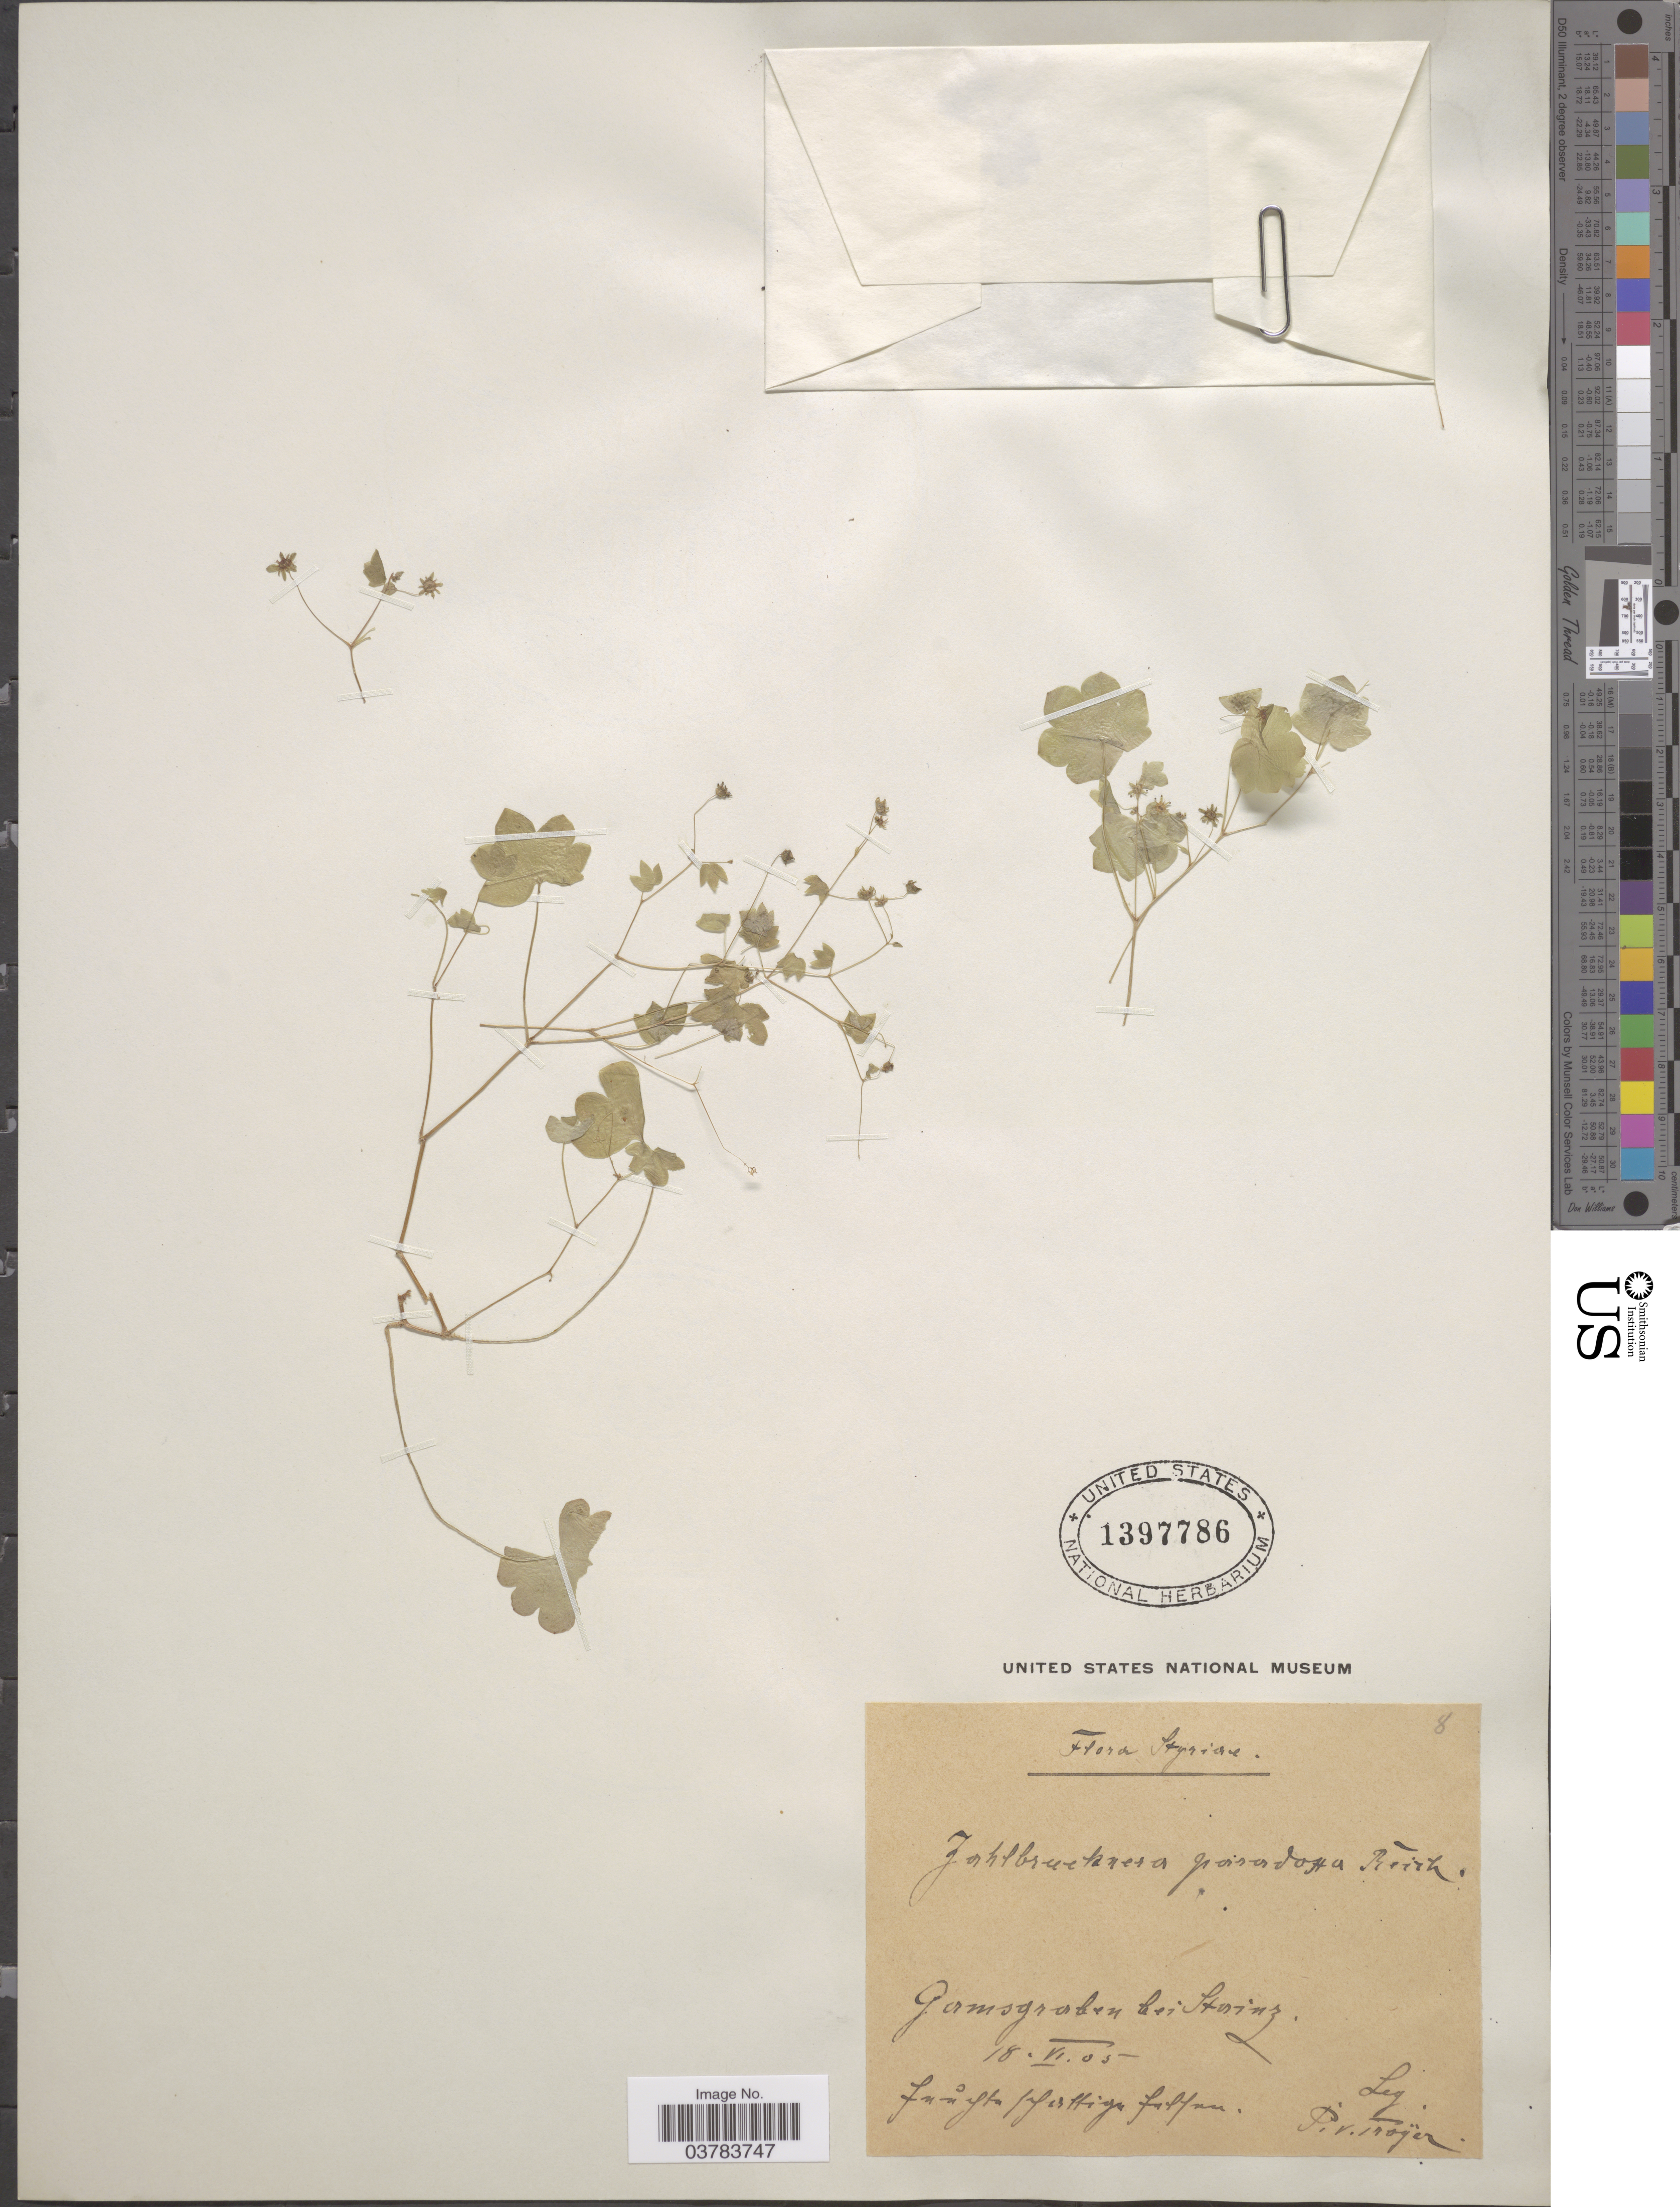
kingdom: Plantae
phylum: Tracheophyta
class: Magnoliopsida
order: Saxifragales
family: Saxifragaceae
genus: Saxifraga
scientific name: Saxifraga paradoxa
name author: Sternb.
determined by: Strong, Mark T., (BOT), Smithsonian Institution - National Museum of Natural History (UNITED STATES)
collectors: P. Troger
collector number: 8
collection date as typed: Transcribed d/m/y: 18/4/5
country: Austria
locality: Styriae. Gamsgraben bei Stainz.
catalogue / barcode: US 1397786